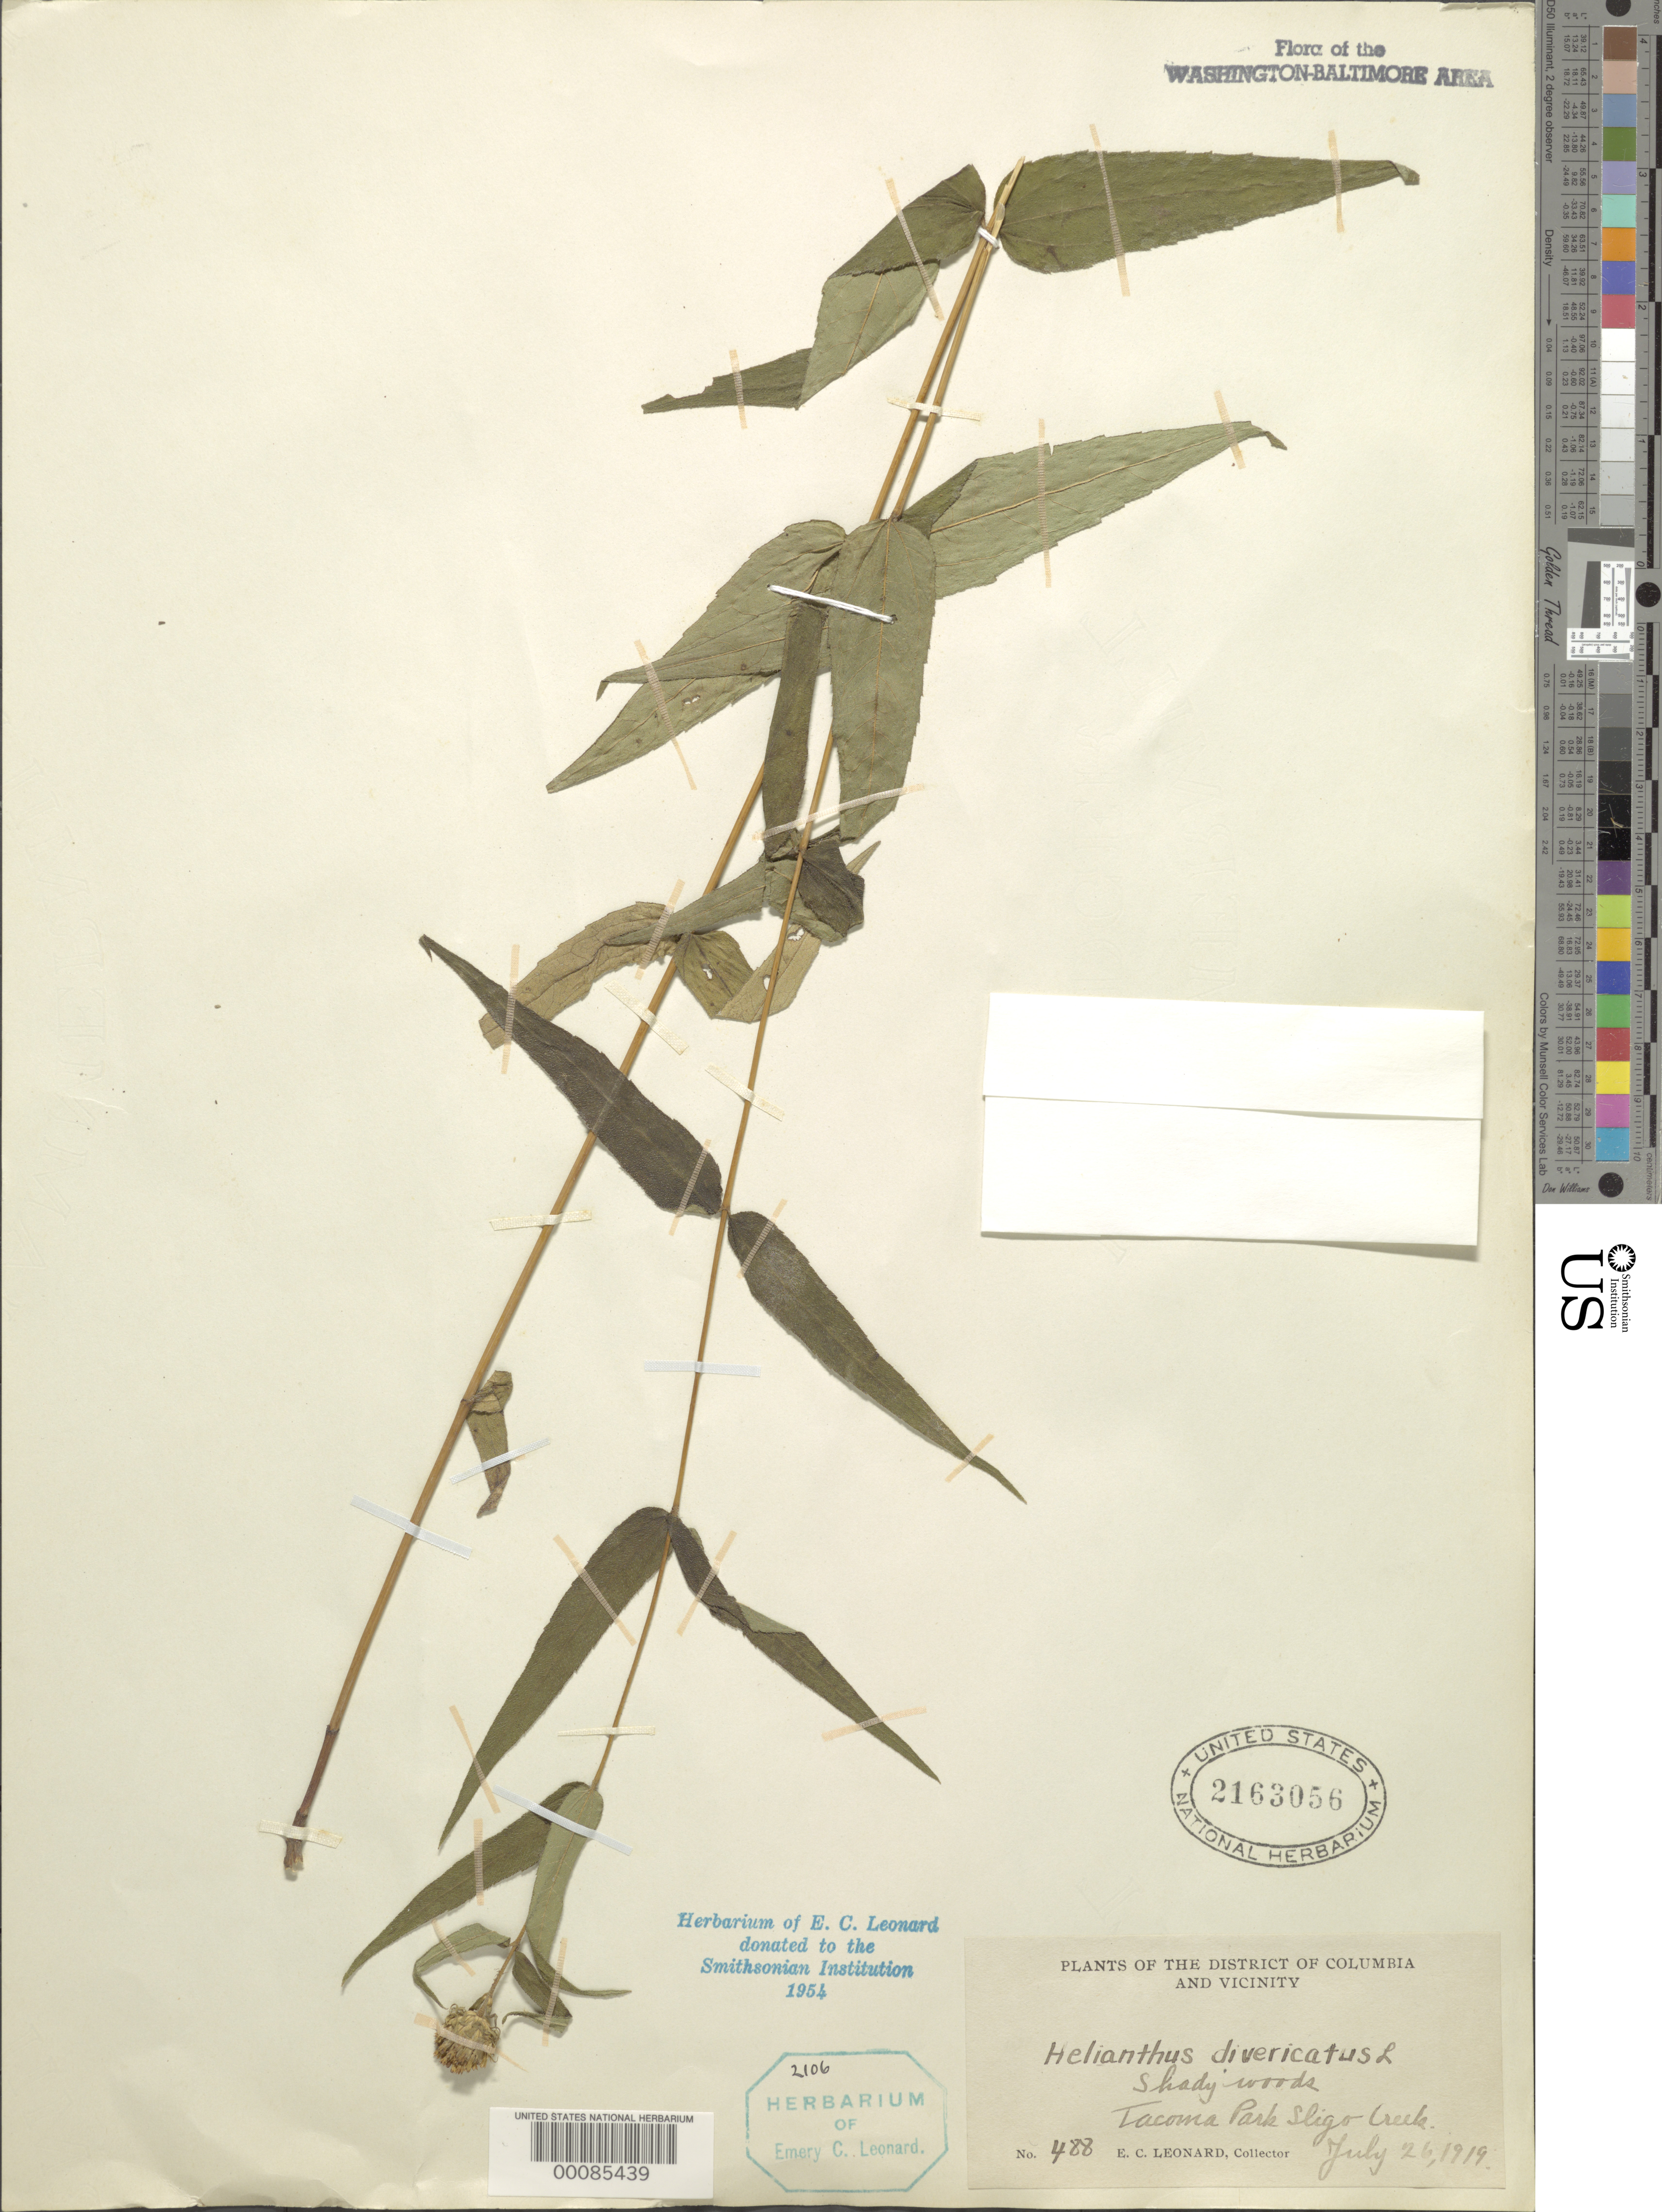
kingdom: Plantae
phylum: Tracheophyta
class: Magnoliopsida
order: Asterales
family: Asteraceae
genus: Helianthus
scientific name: Helianthus divaricatus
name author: L.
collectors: E. C. Leonard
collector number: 488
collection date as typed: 26 Jul 1919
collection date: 1919-07-26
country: United States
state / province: Maryland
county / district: Montgomery / Prince George's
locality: Takoma Park Sligo Creek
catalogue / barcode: US 2163056